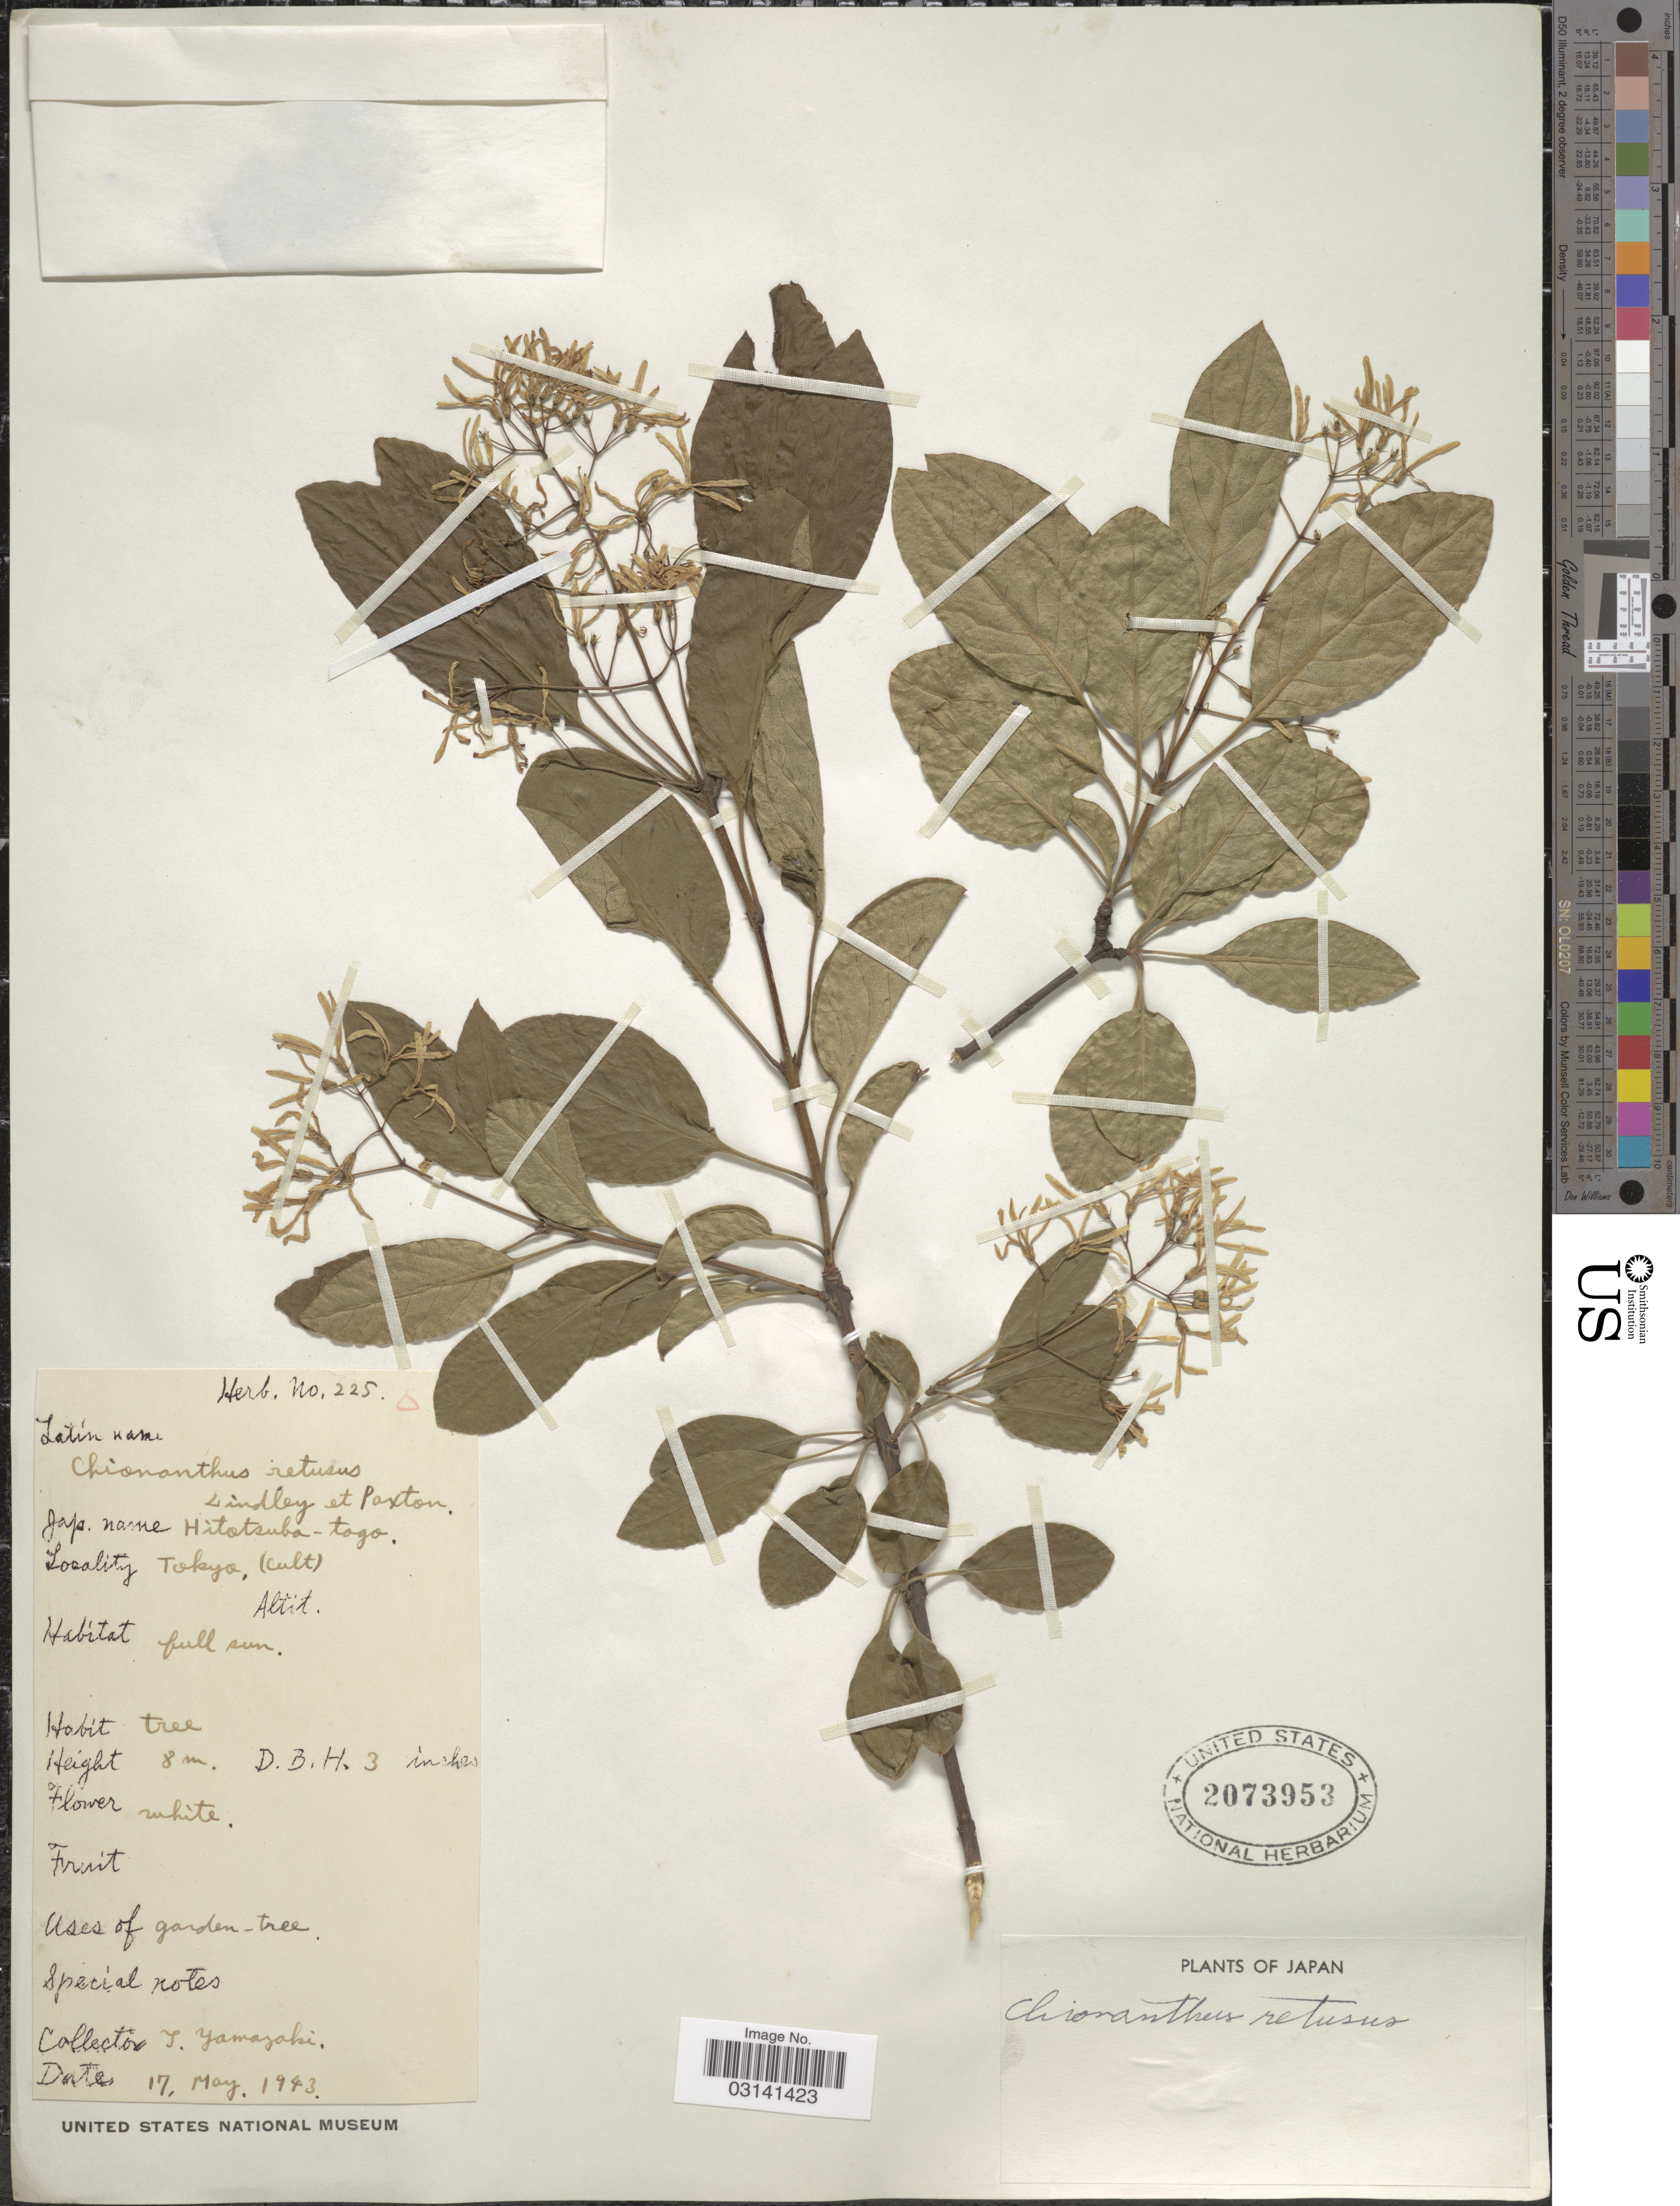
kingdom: Plantae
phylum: Tracheophyta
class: Magnoliopsida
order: Lamiales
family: Oleaceae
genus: Chionanthus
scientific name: Chionanthus retusus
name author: Lindl. & Paxton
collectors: T. Yamazaki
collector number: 225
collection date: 1943-05-17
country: Japan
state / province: Tokyo, Federal City of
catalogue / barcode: US 2073953